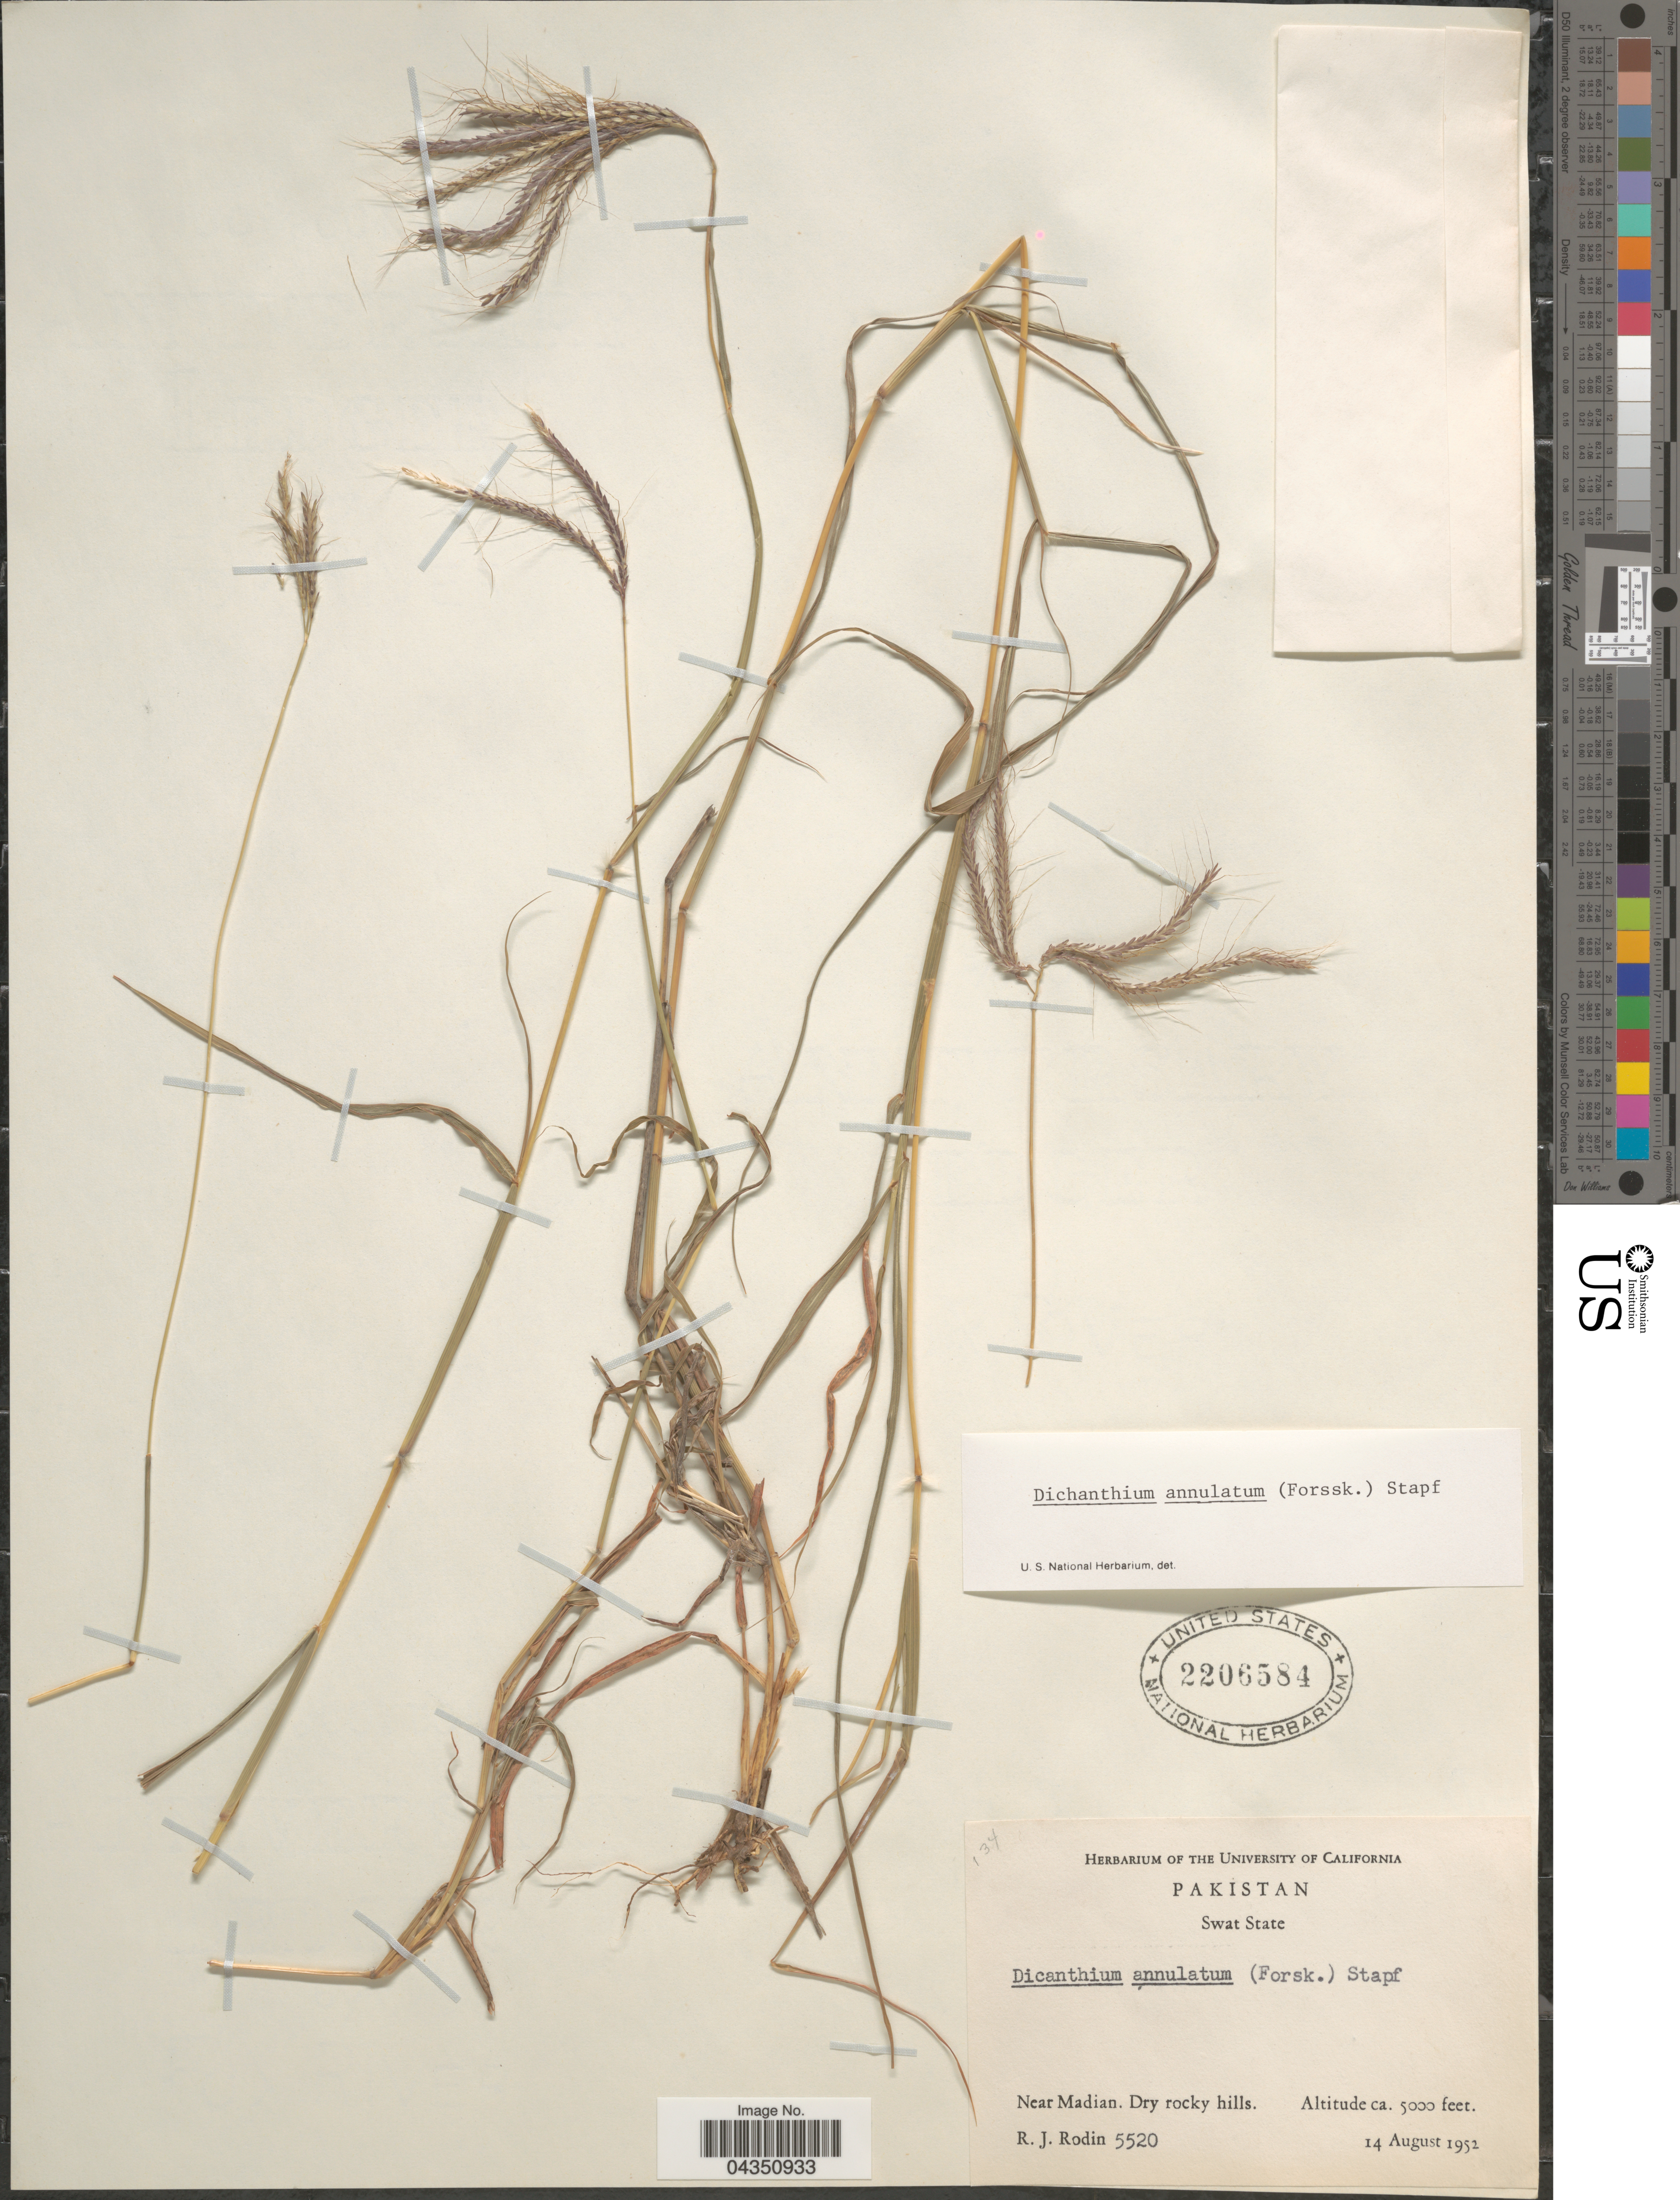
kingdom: Plantae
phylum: Tracheophyta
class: Liliopsida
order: Poales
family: Poaceae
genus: Dichanthium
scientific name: Dichanthium annulatum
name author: (Forssk.) Stapf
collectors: R. J. Rodin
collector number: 5520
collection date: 1952-08-14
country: Pakistan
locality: Swat State. Near Madian. Dry rocky hills.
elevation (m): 1524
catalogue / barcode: US 2206584